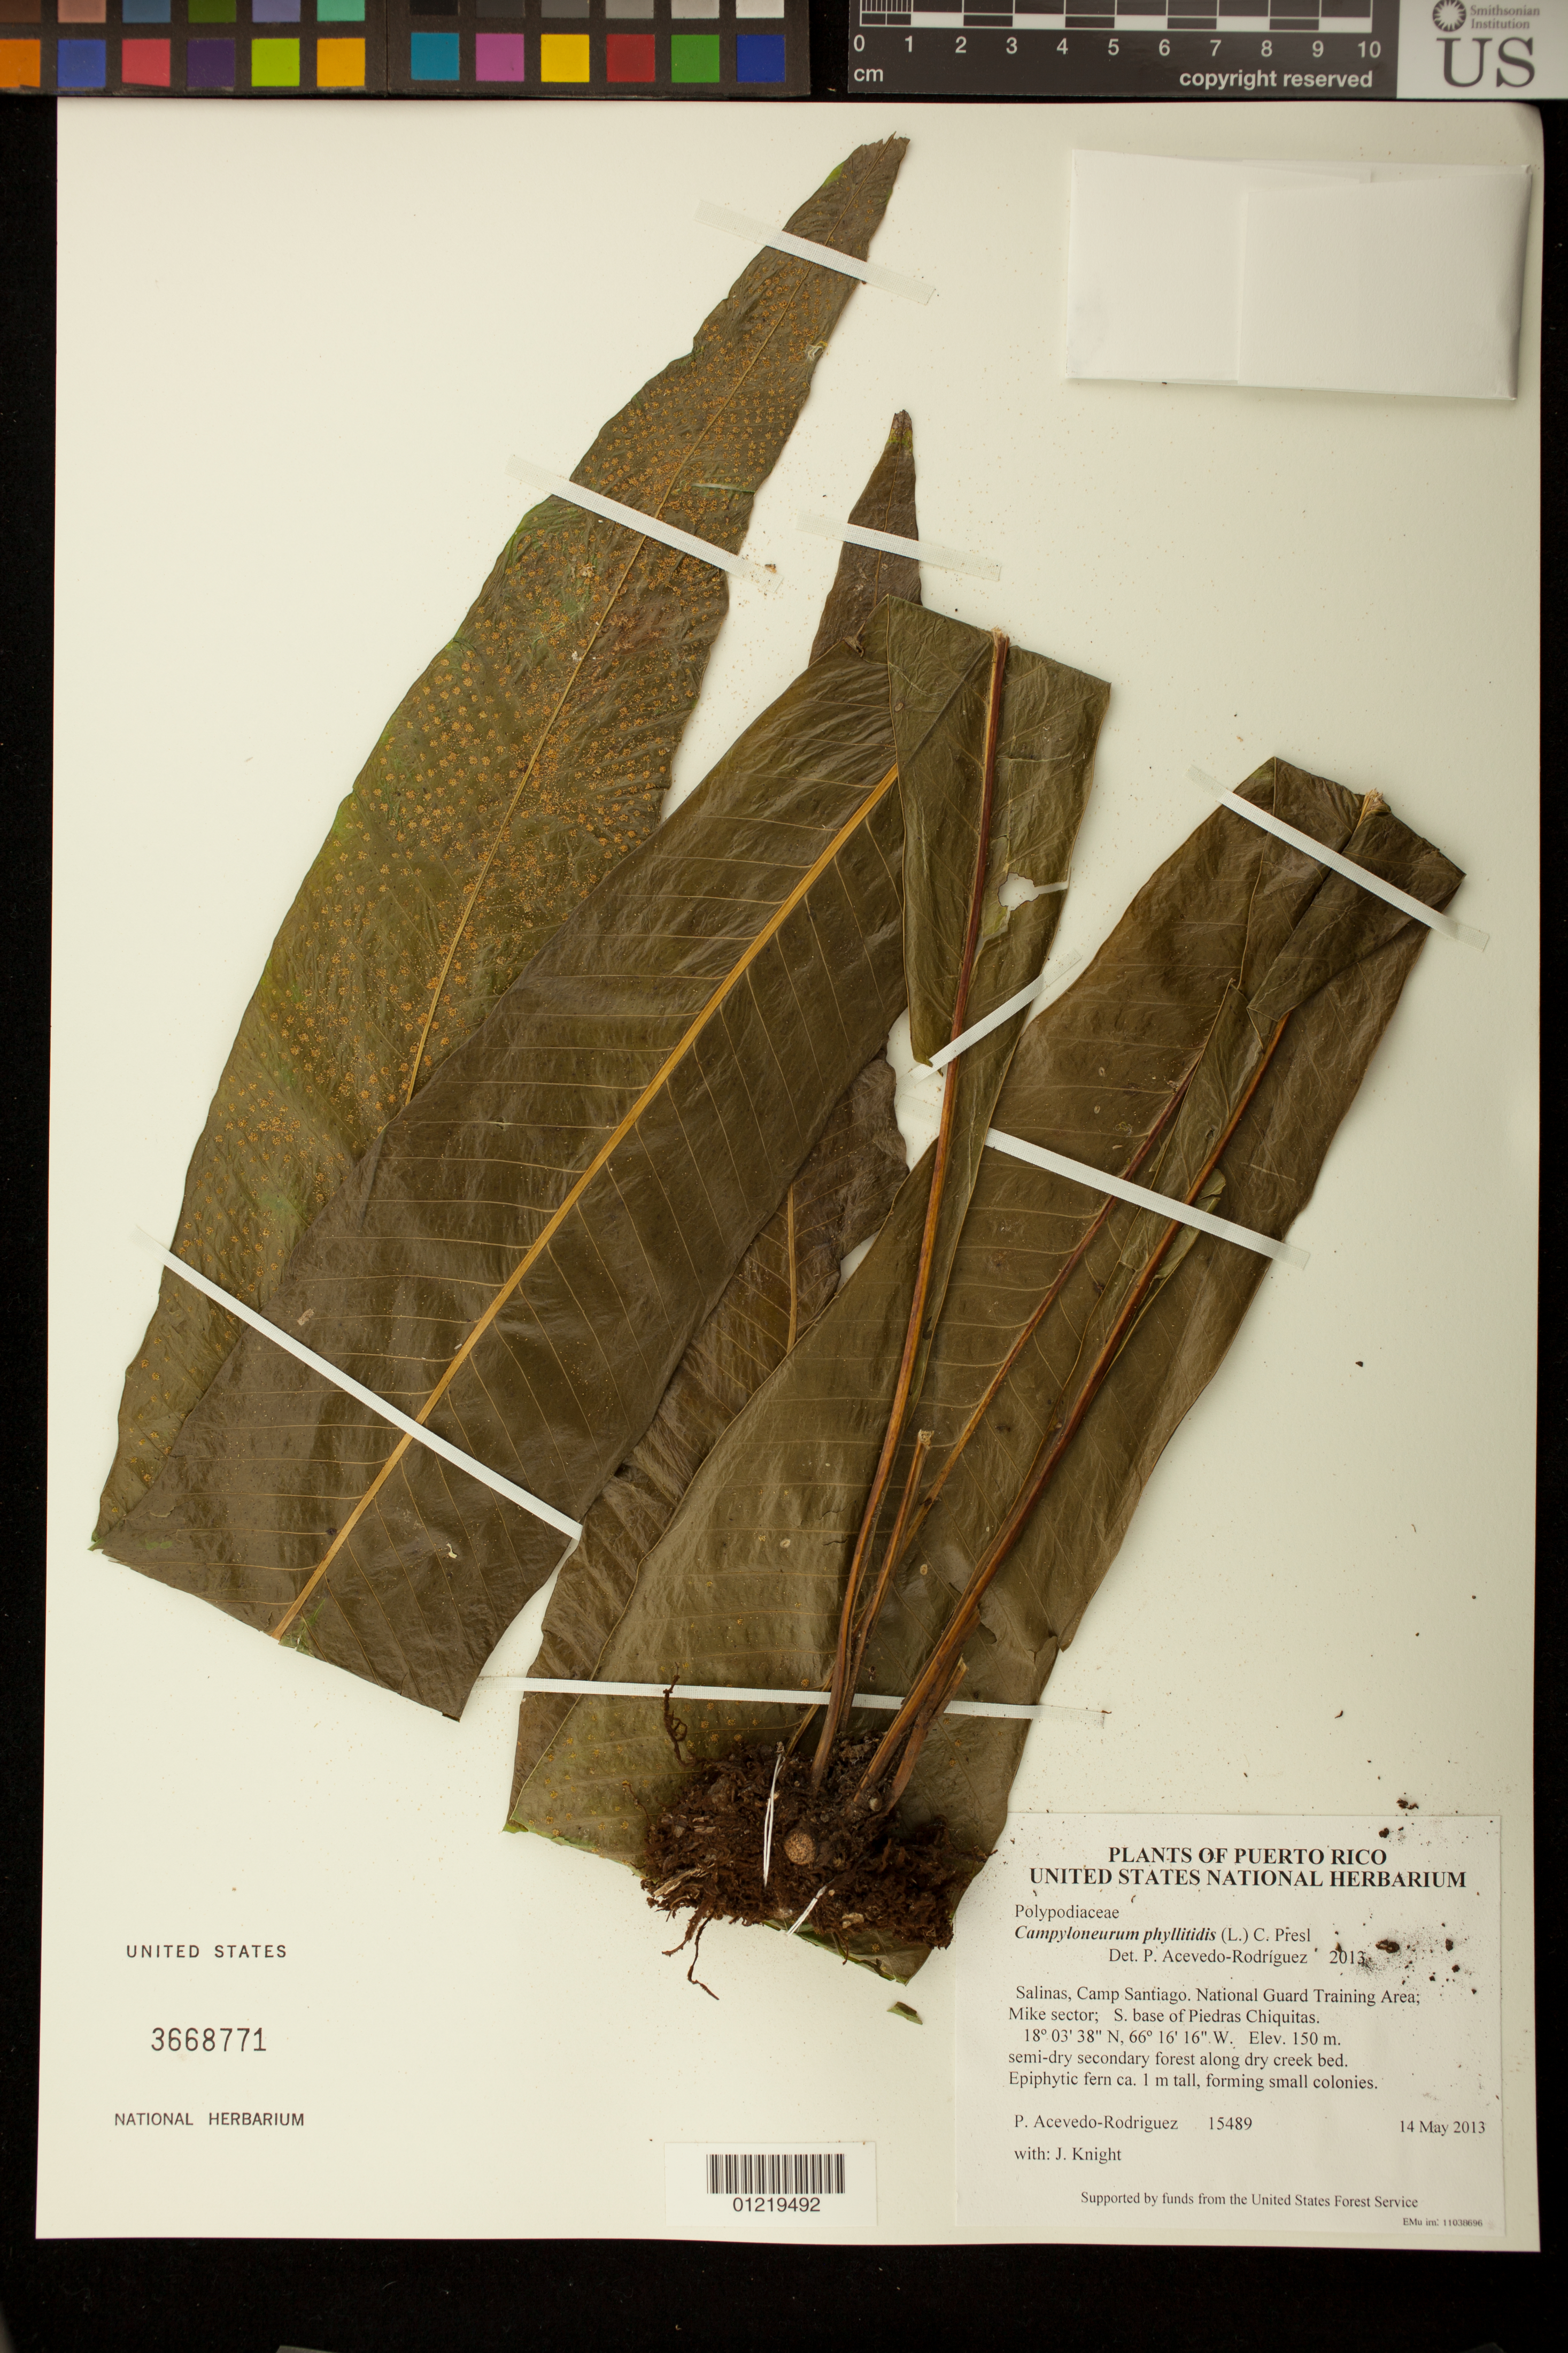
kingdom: Plantae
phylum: Tracheophyta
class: Polypodiopsida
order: Polypodiales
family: Polypodiaceae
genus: Campyloneurum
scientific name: Campyloneurum phyllitidis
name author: (L.) C. Presl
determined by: Acevedo-Rodríguez, P., (BOT), Smithsonian Institution - National Museum of Natural History (UNITED STATES)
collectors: P. Acevedo-Rodr. & J. Knight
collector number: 15489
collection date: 2013-05-14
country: Puerto Rico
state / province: Salinas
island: Puerto Rico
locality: Camp Santiago. National Guard Training Area; Mike sector; S. base of Piedras Chiquitas.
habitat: semi-dry secondary forest along dry creek bed.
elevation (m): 150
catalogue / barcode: US 3668771